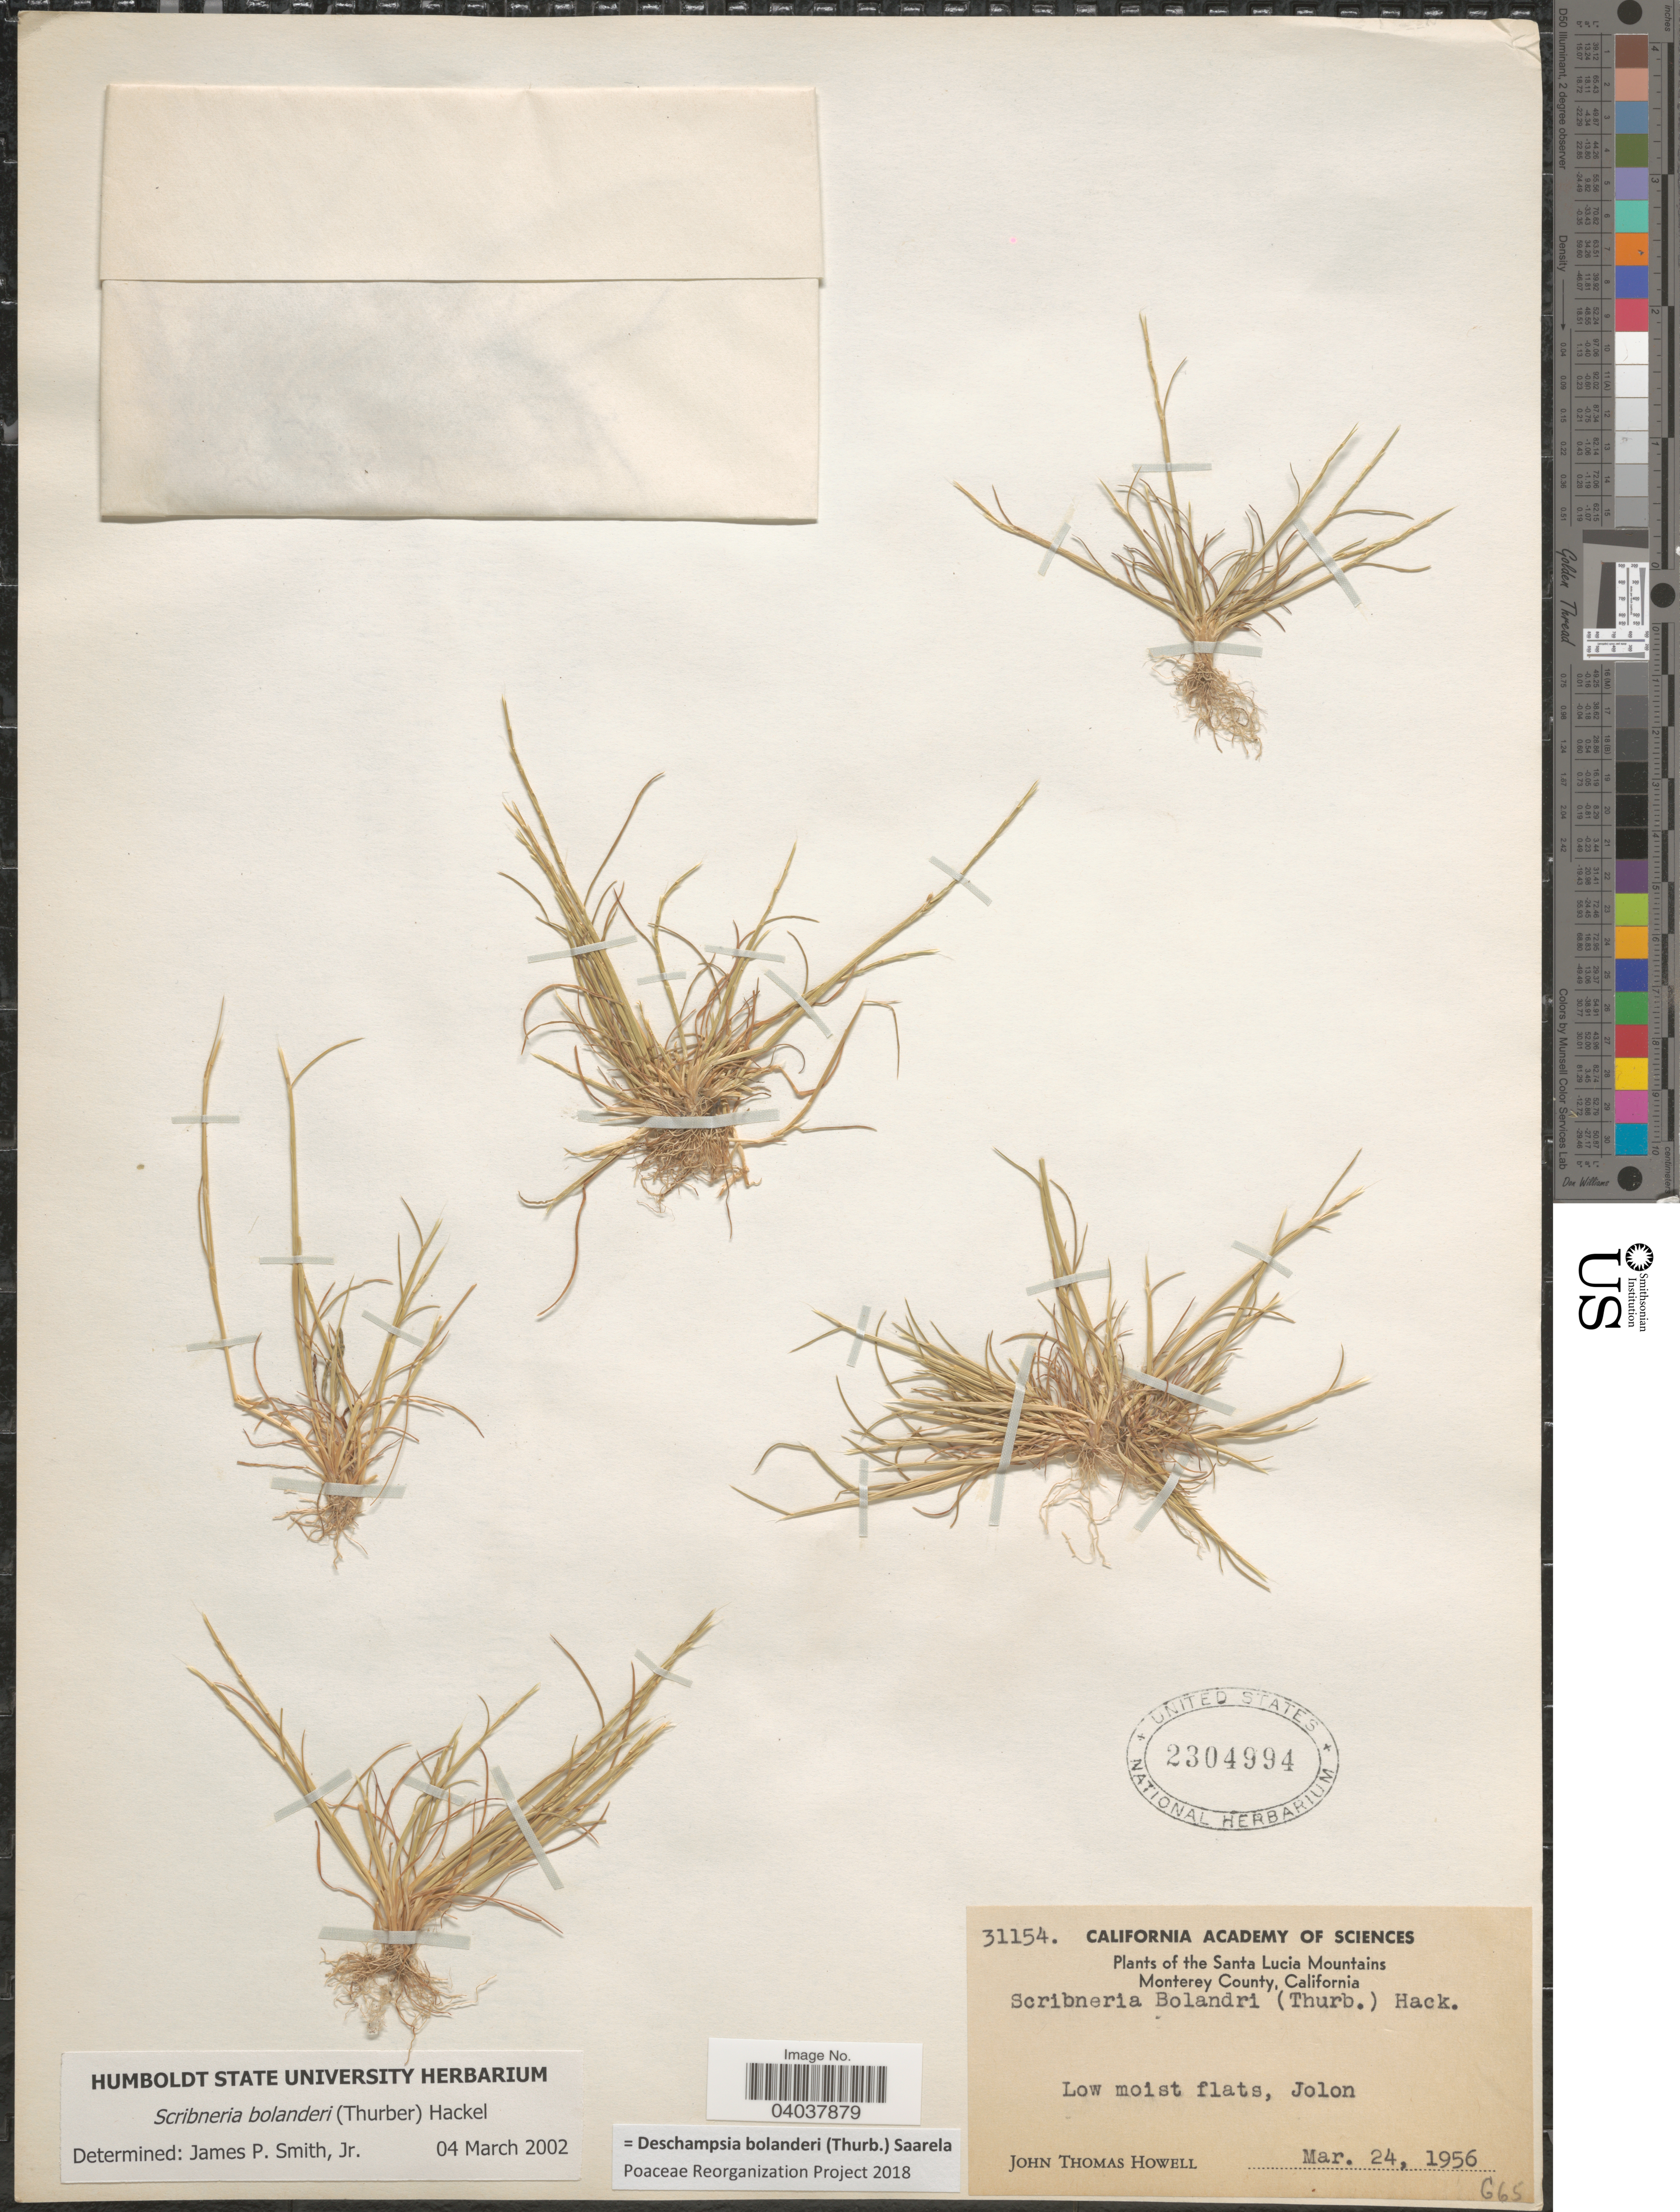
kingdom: Plantae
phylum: Tracheophyta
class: Liliopsida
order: Poales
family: Poaceae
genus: Deschampsia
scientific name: Deschampsia bolanderi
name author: (Thurb.) Saarela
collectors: J. T. Howell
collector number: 31154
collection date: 1956-03-24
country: United States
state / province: California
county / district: Monterey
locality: The Santa Lucia Mountains. Monterey County. Jolon.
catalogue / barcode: US 2304994